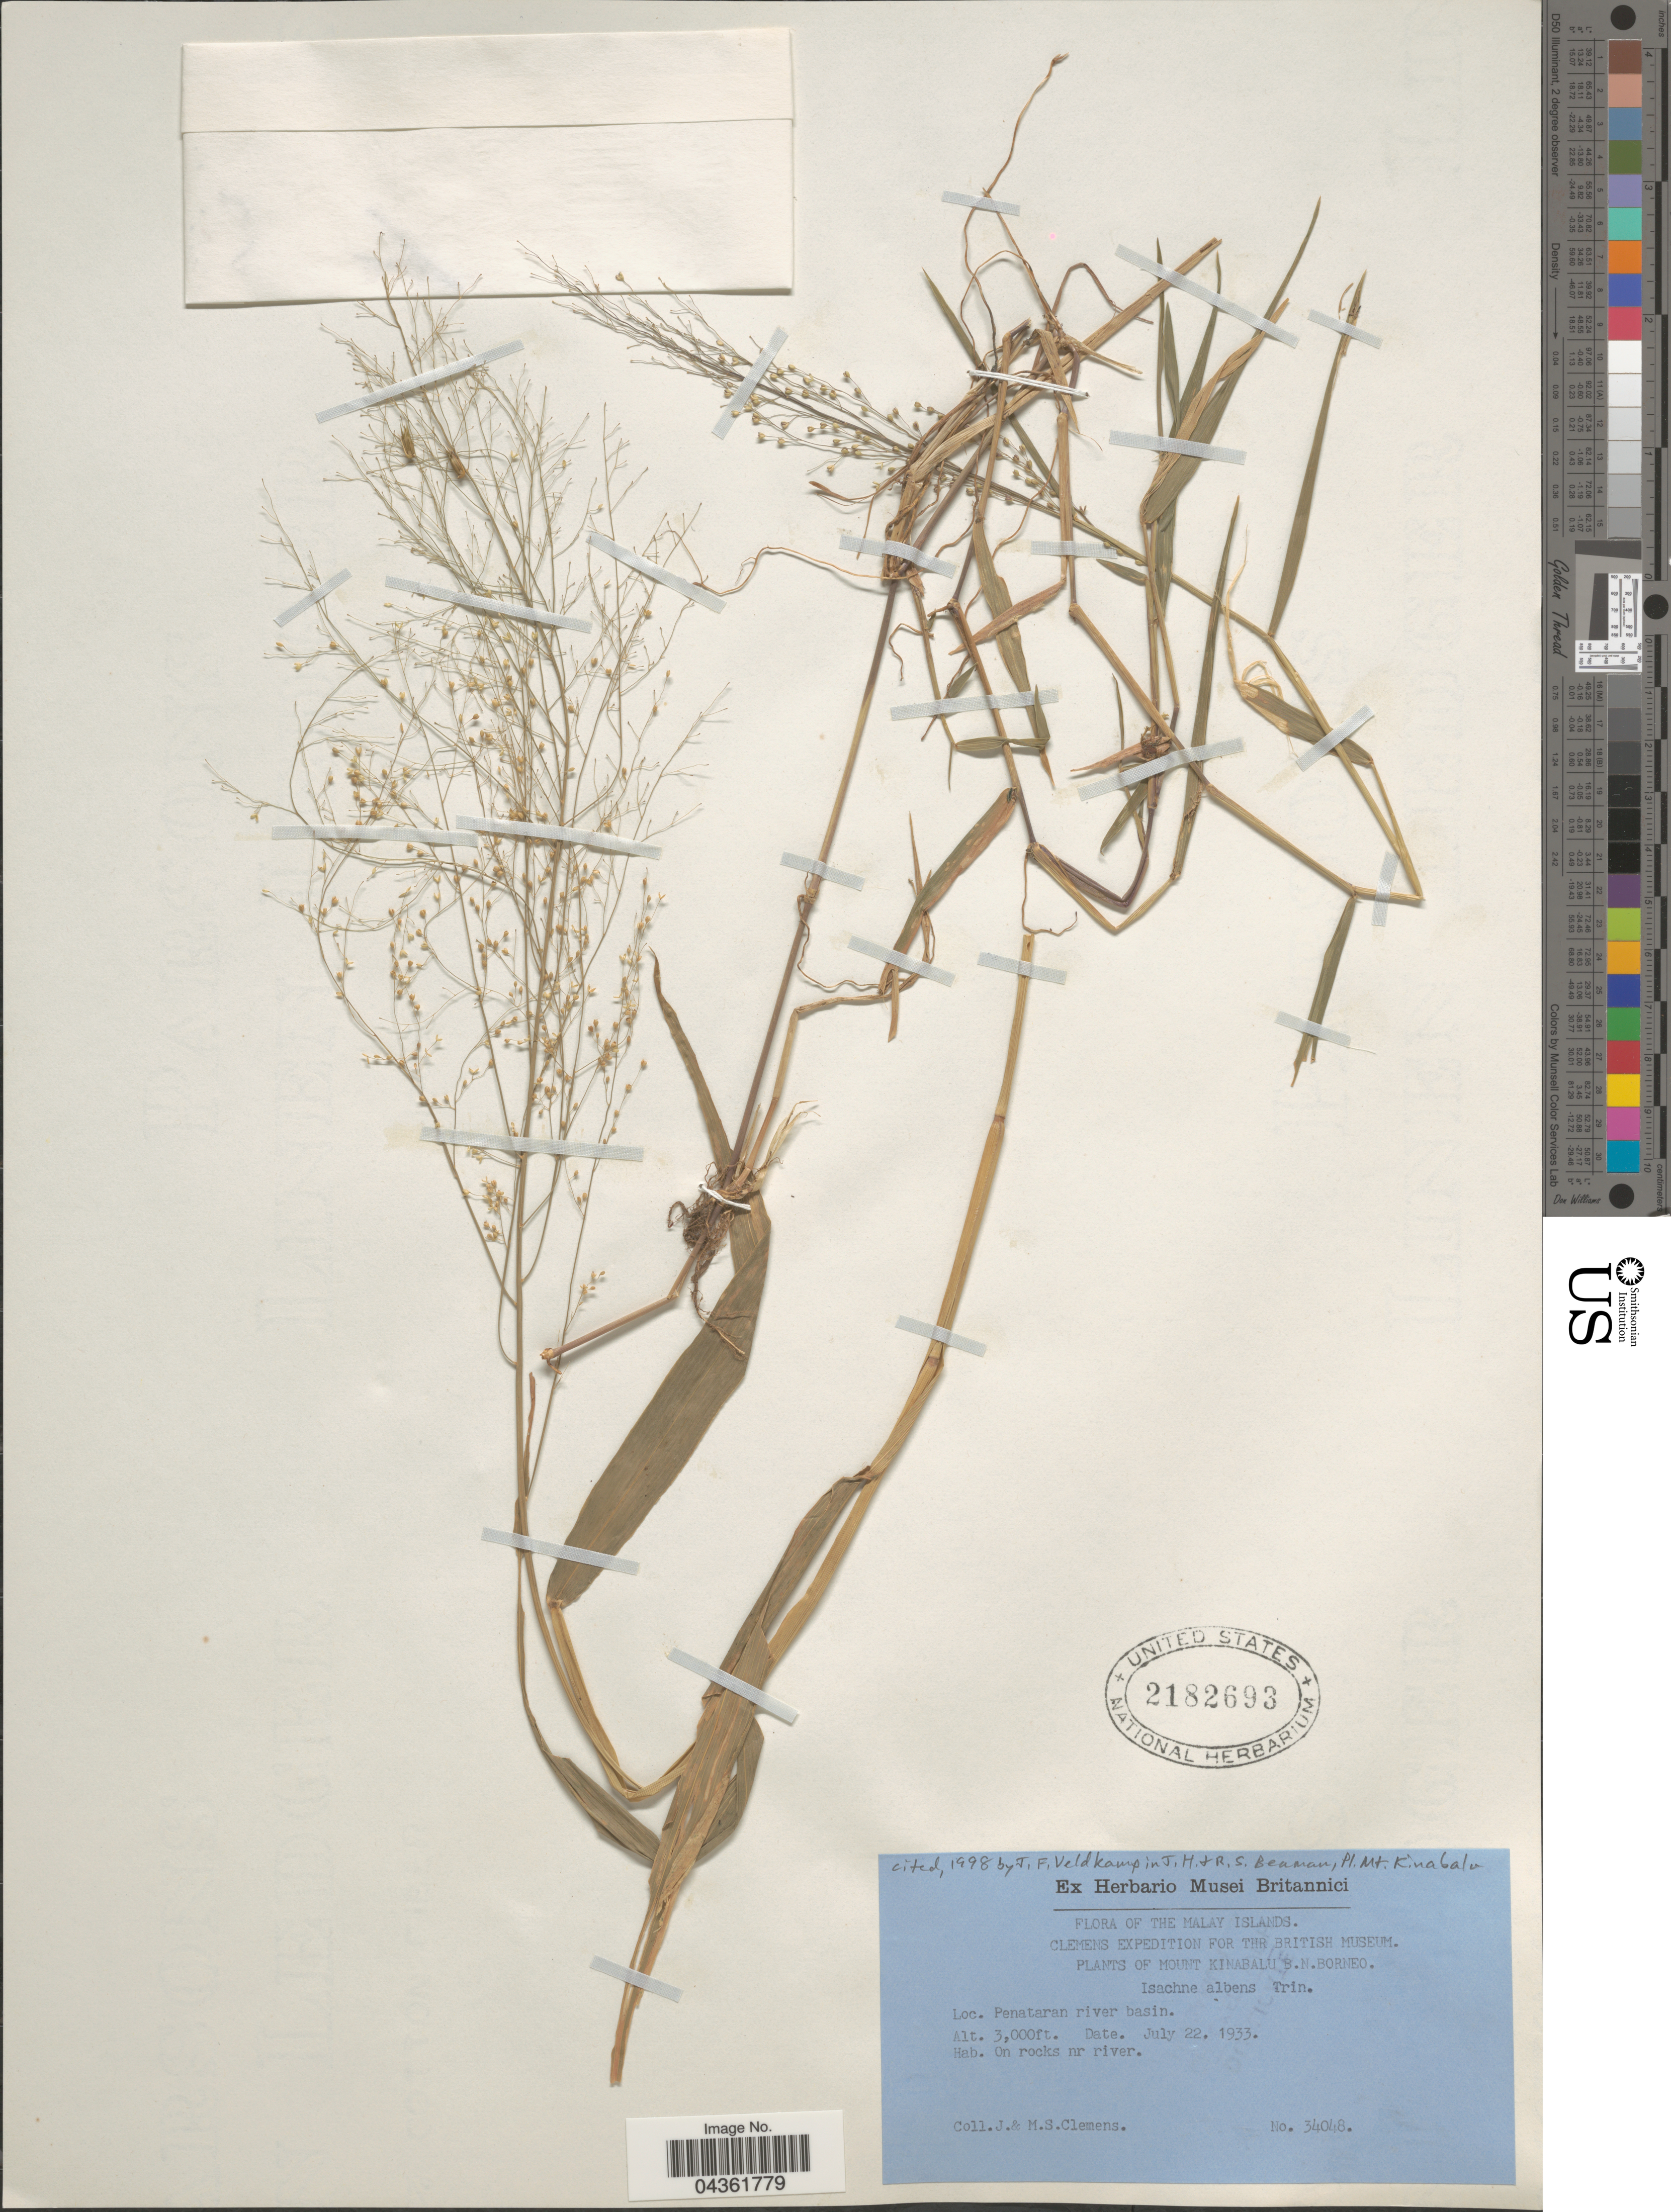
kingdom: Plantae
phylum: Tracheophyta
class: Liliopsida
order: Poales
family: Poaceae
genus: Isachne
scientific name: Isachne albens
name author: Trin.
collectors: J. Clemens & M. S. Clemens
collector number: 34048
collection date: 1933-07-22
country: Malaysia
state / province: Sabah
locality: The Malay Islands. Clemens Expedition for the British Museum. Mount Kinabalu B.N. Borneo. Penataran river basin. On rocks nr river.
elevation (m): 914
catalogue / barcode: US 2182693